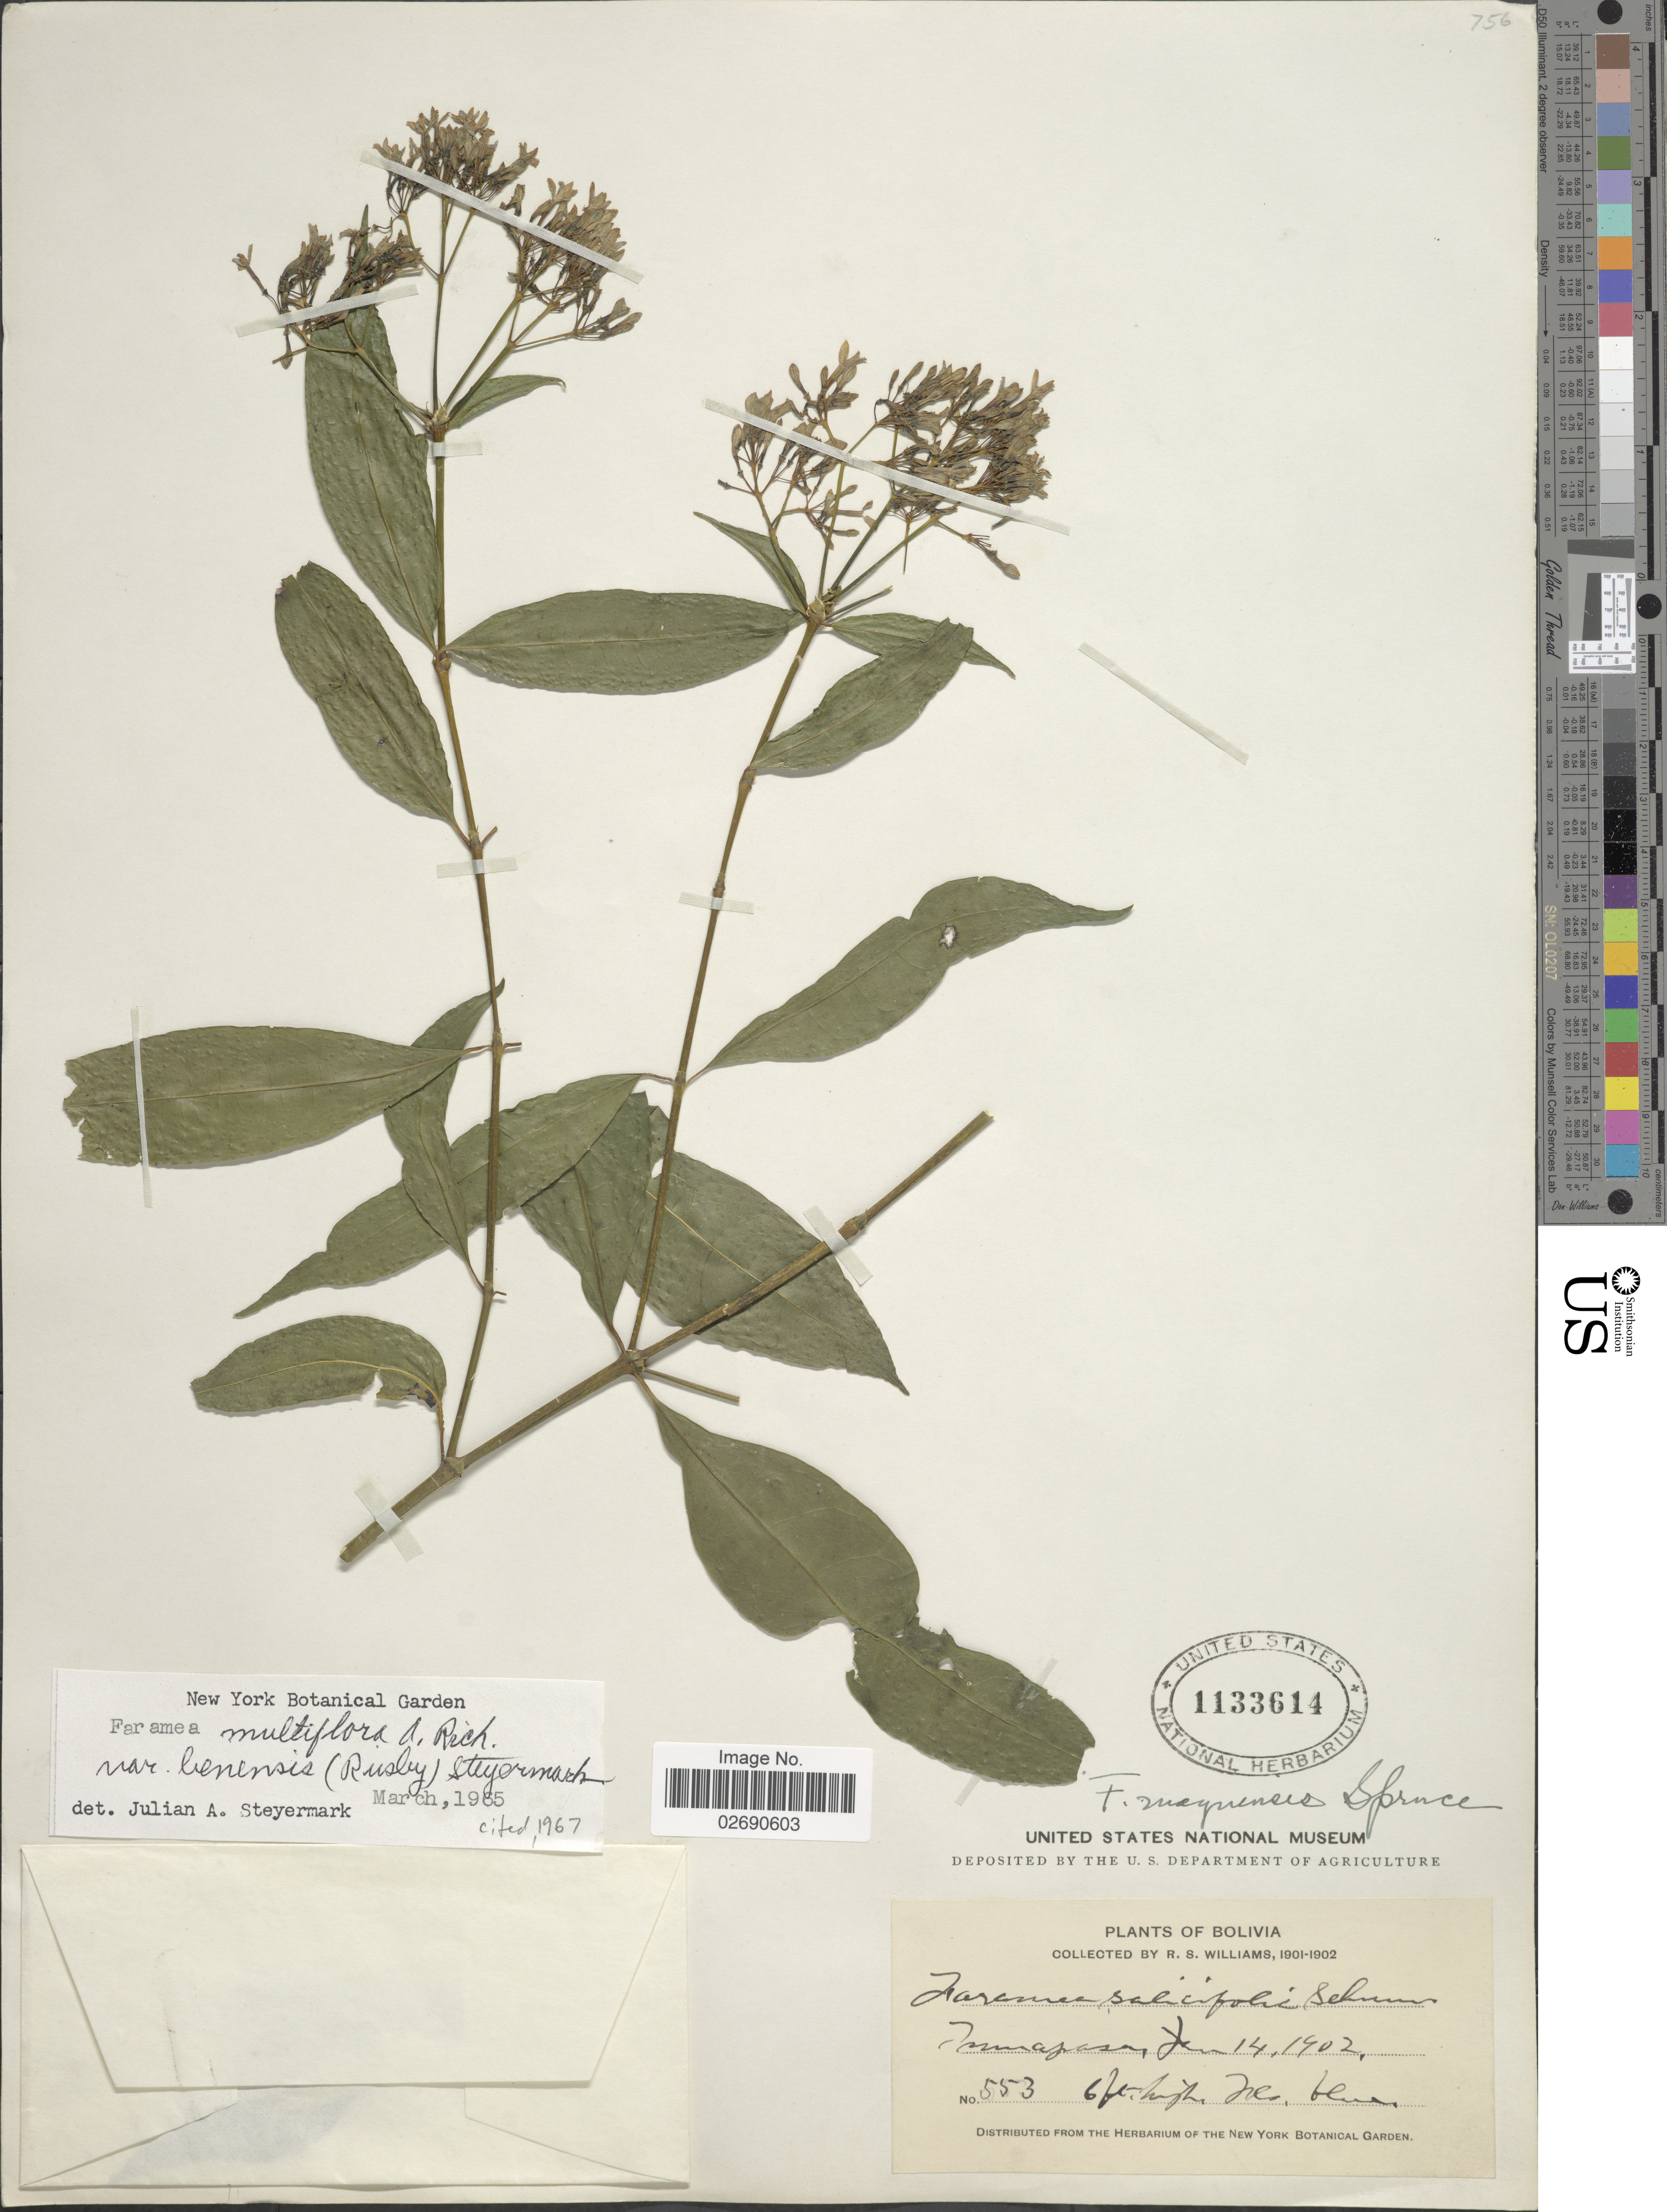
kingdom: Plantae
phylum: Tracheophyta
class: Magnoliopsida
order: Gentianales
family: Rubiaceae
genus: Faramea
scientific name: Faramea multiflora var. benensis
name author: (Rusby) Steyerm.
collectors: R. S. Williams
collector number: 553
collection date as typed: Jan. 14, 1902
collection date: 1902-01-14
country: Bolivia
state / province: La Paz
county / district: Iturralde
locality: Tumupasa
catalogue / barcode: US 1133614